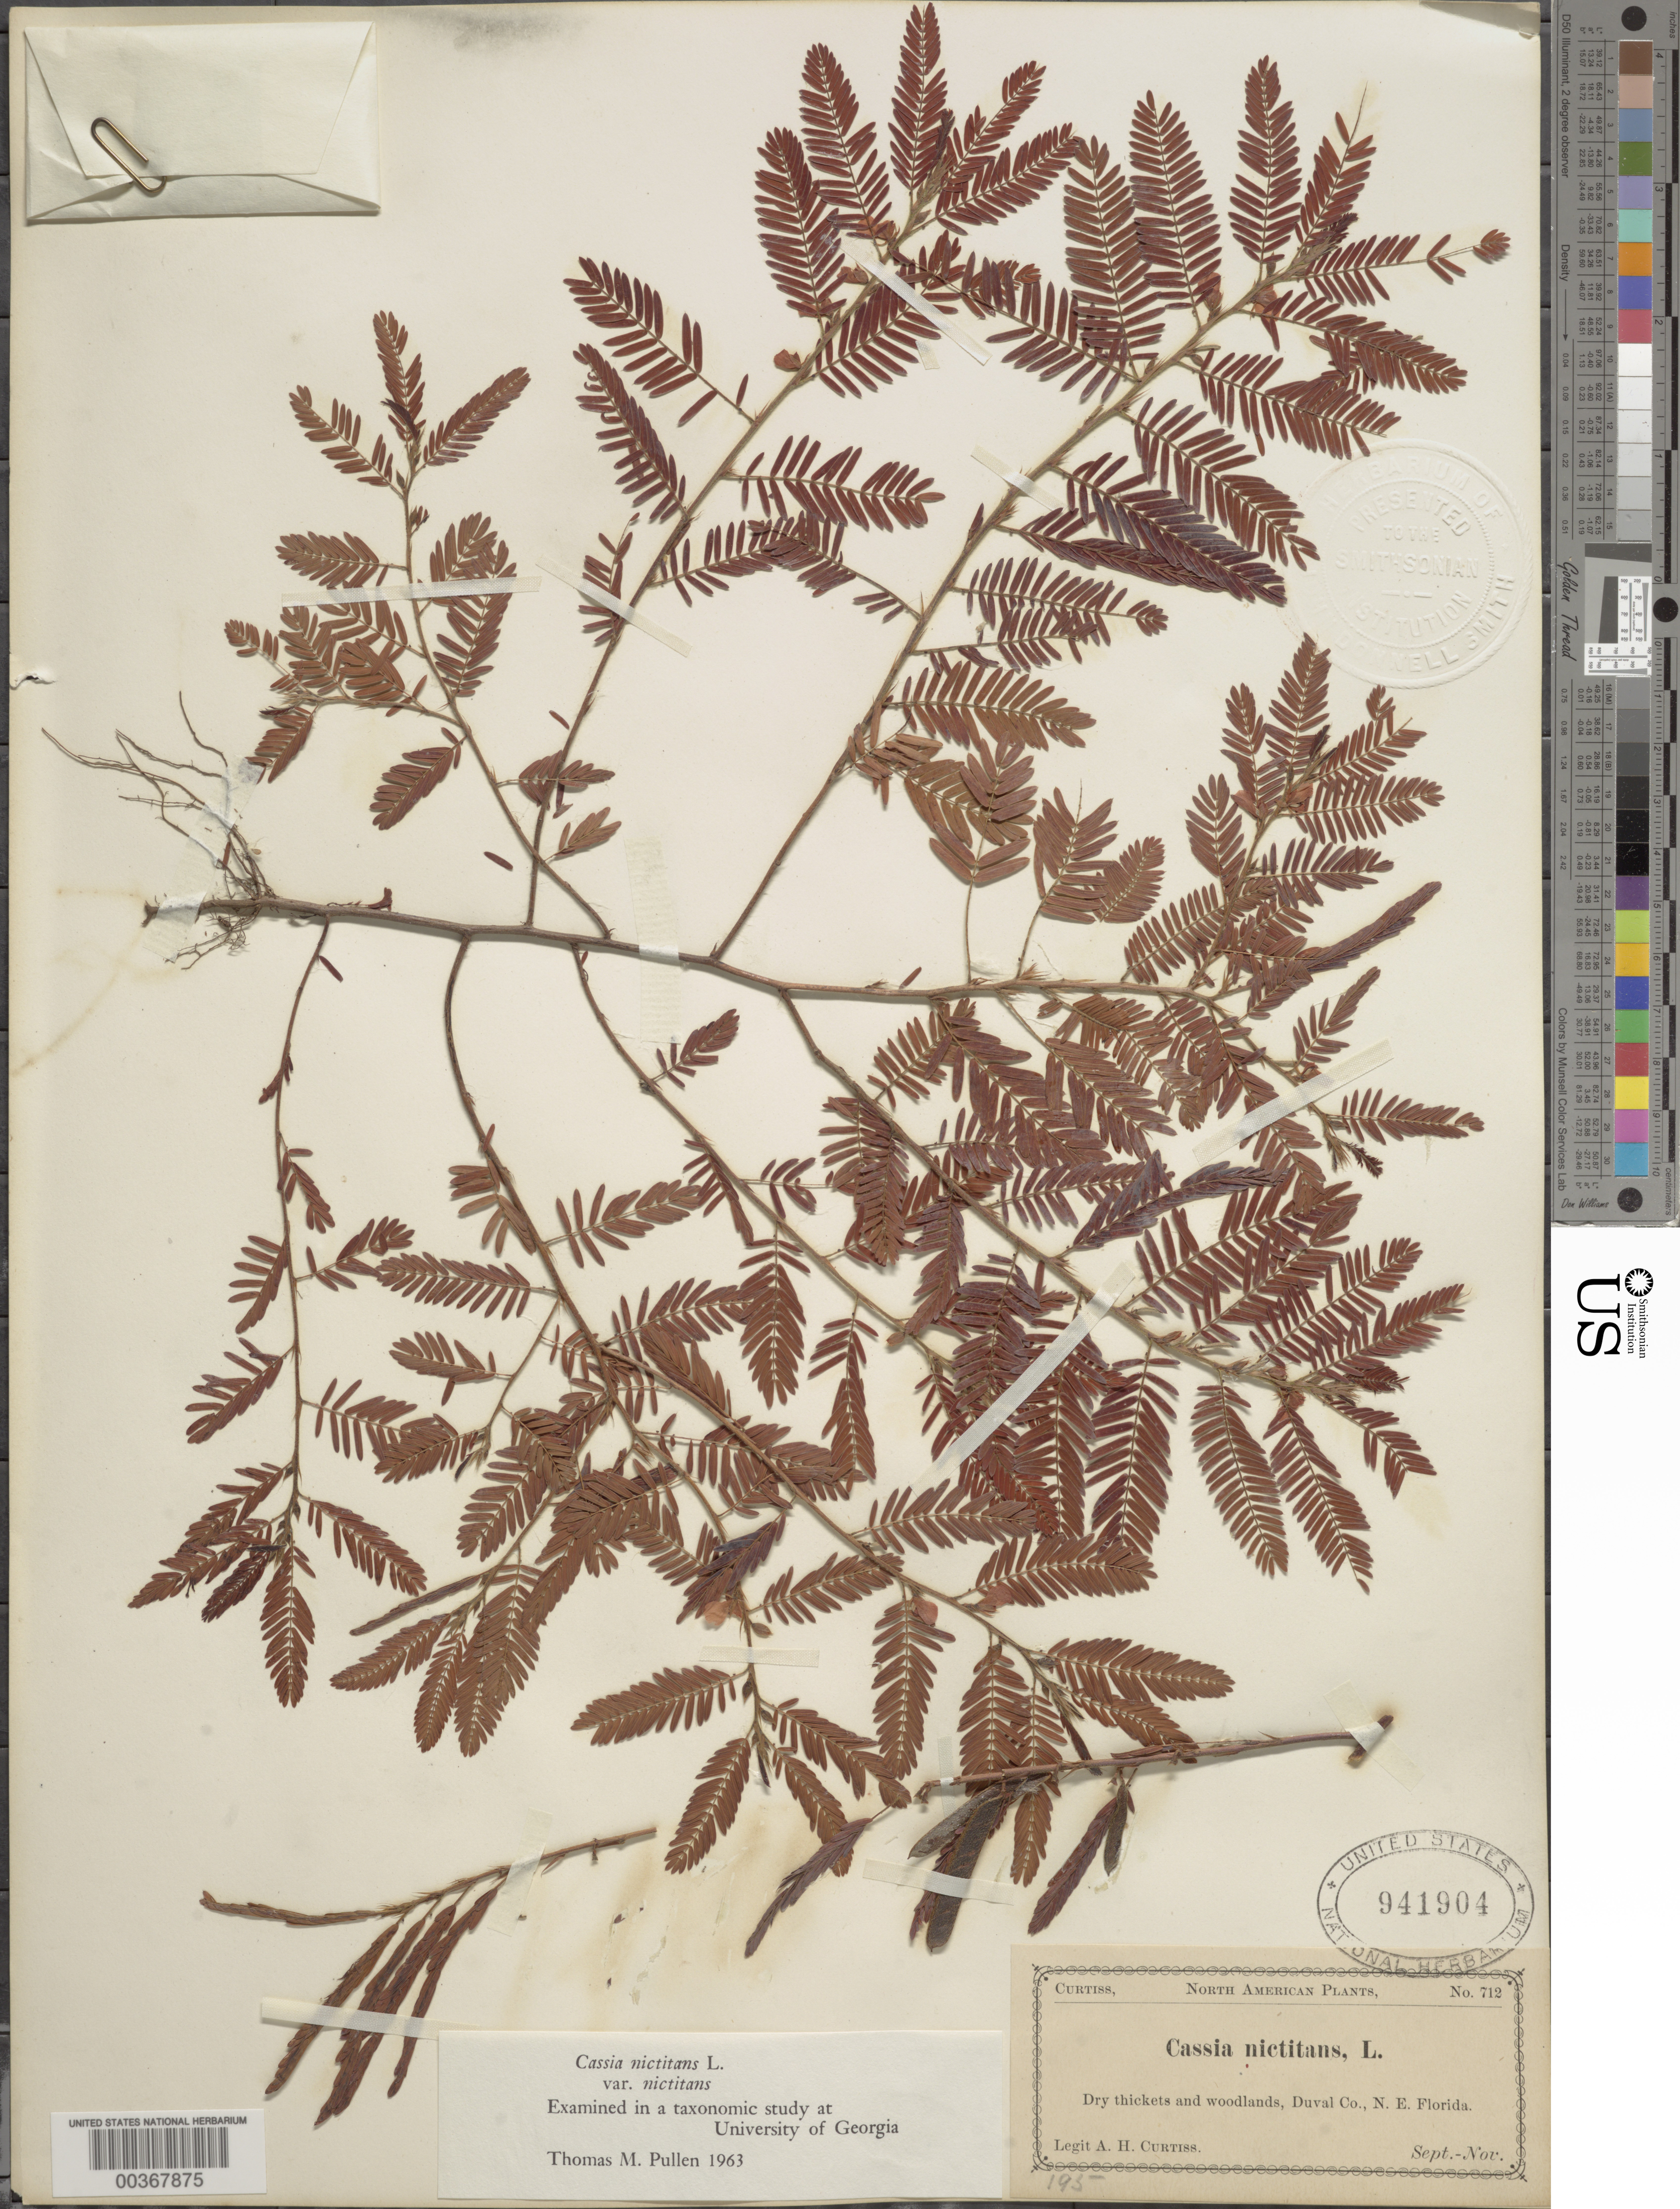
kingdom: Plantae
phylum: Tracheophyta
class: Magnoliopsida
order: Fabales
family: Fabaceae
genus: Chamaecrista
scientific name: Chamaecrista nictitans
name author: (L.) Moench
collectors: A. H. Curtiss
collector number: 712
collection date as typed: Sep ---- to -- Nov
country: United States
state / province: Florida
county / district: Duval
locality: N.e florida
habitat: Dry thickets and woodlands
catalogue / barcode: US 941904